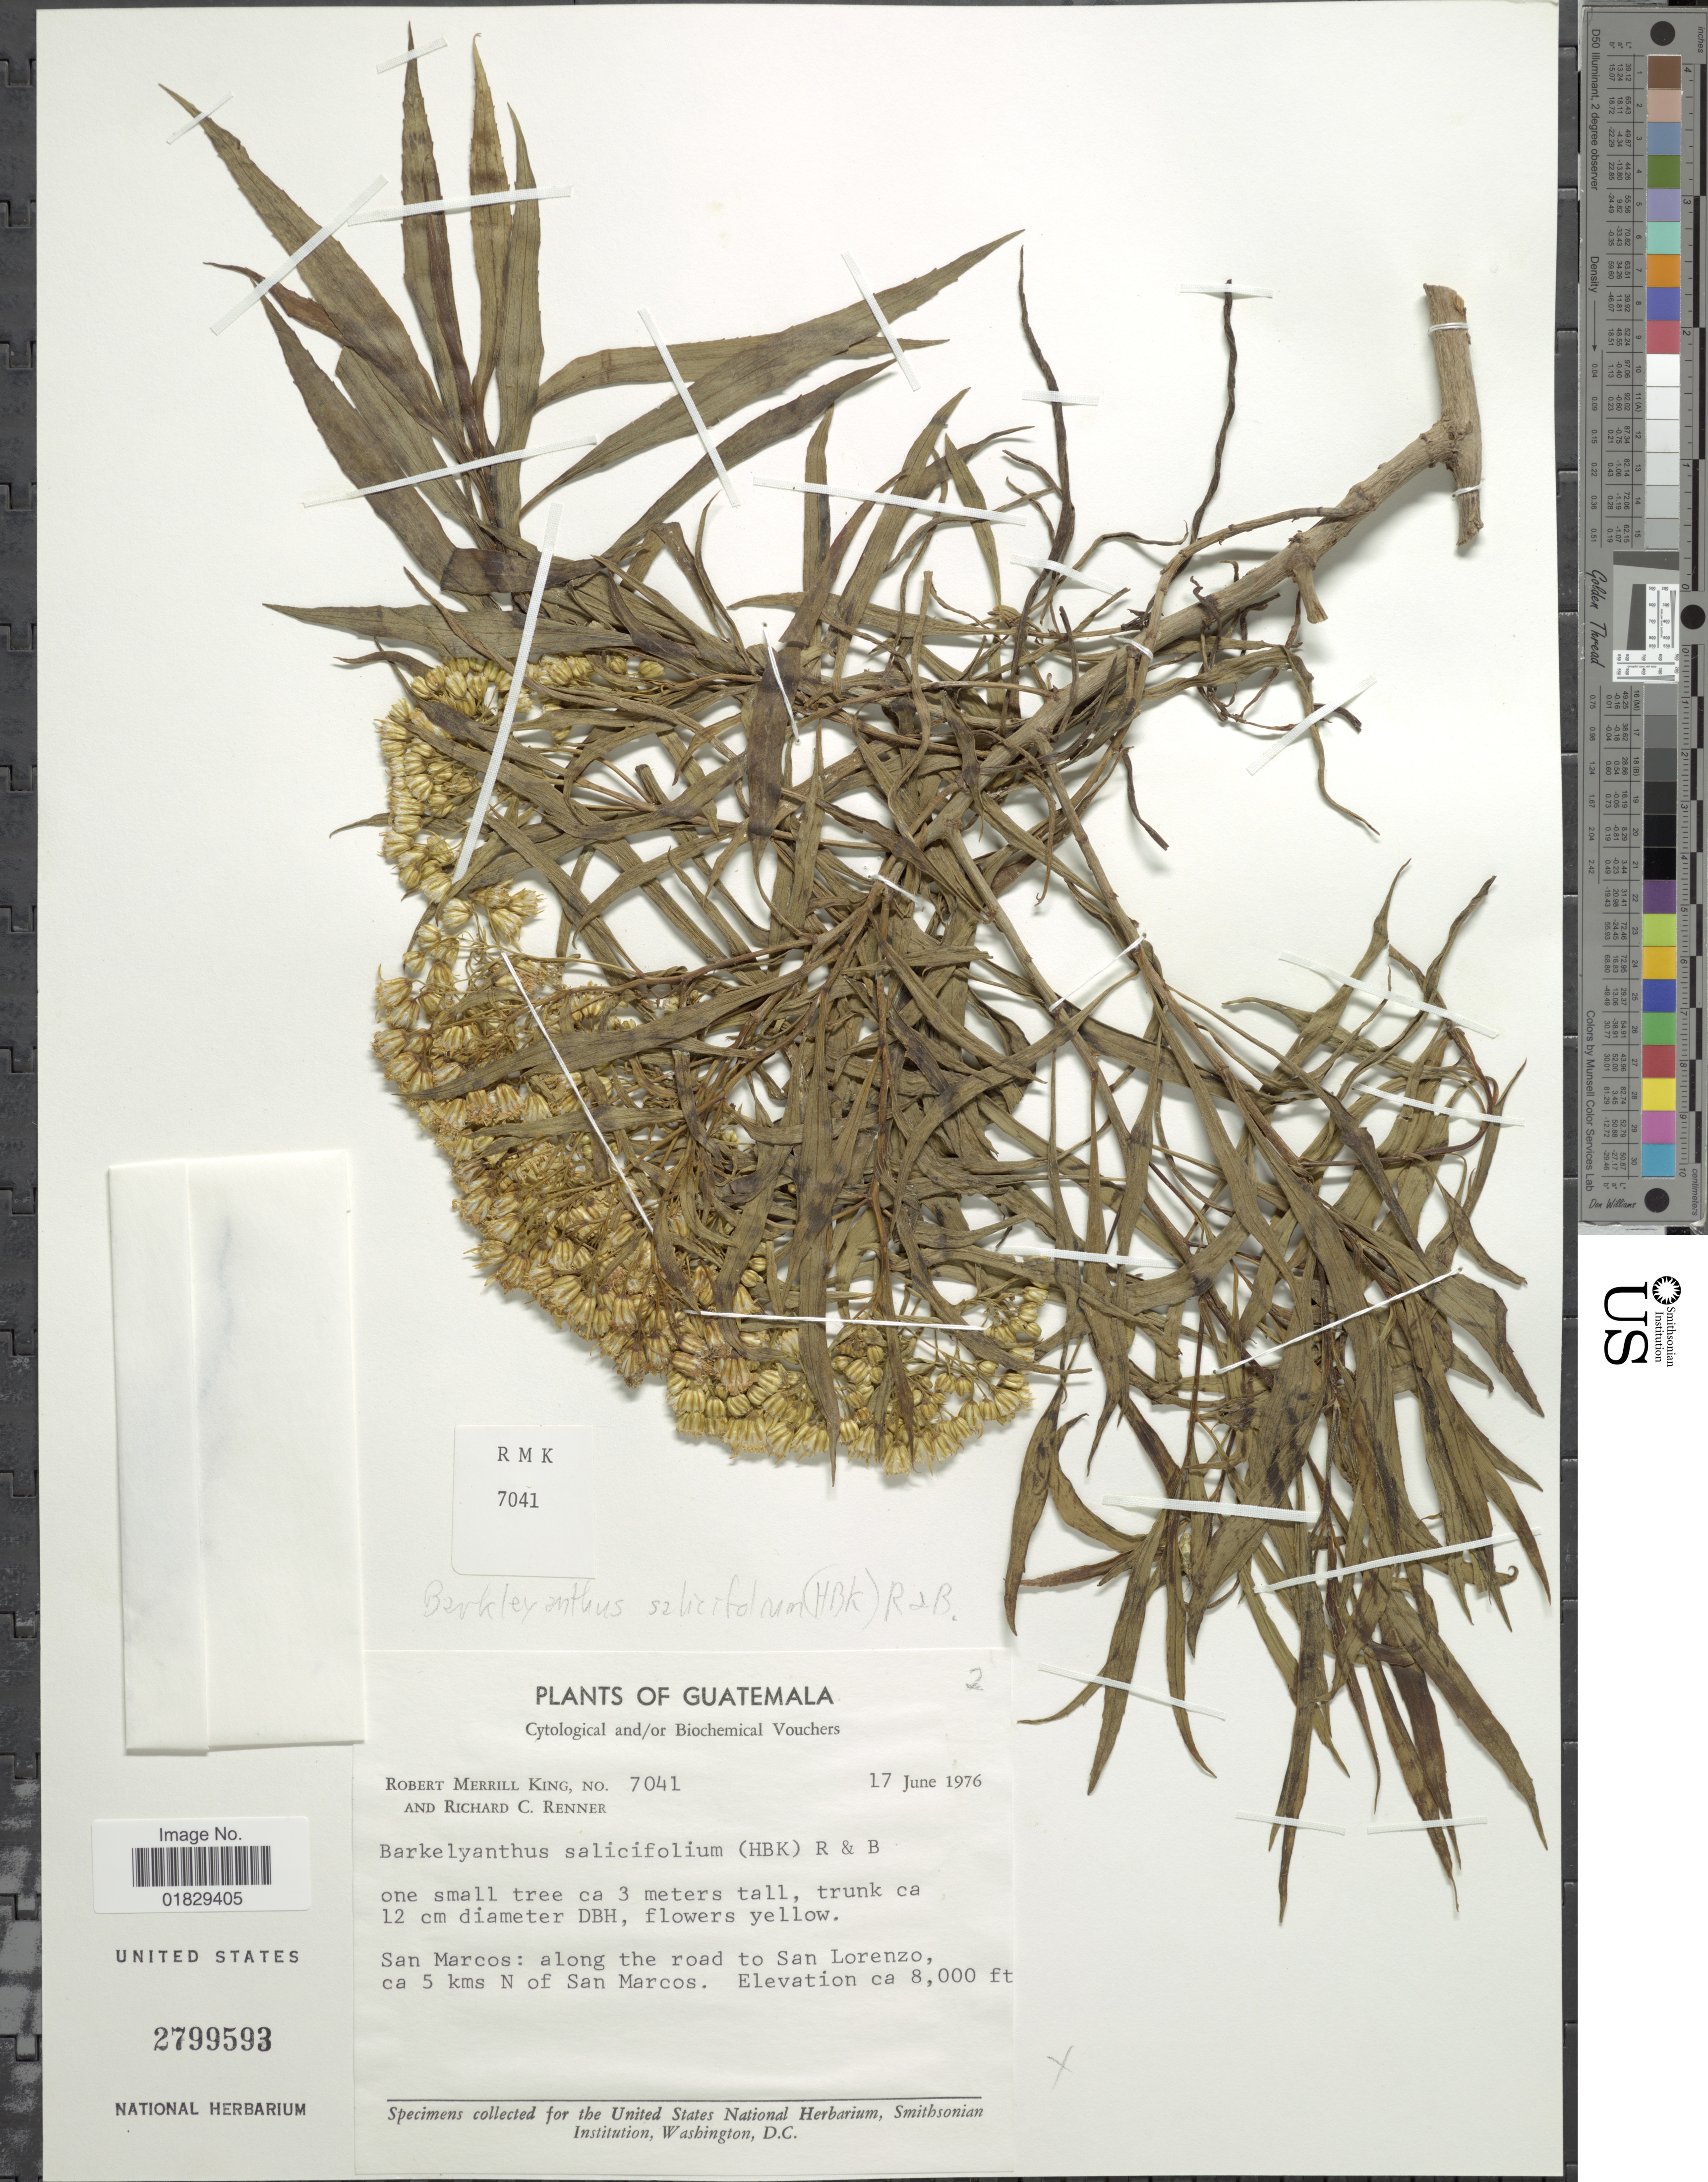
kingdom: Plantae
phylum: Tracheophyta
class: Magnoliopsida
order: Asterales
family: Asteraceae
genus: Barkleyanthus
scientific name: Barkleyanthus salicifolius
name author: (Kunth) H. Rob. & Brettell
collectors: R. M. King & R. C. Renner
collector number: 7041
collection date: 1976-06-17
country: Guatemala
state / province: San Marcos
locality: San Marcos: along the road to San Lorenzo, ca 5 kms N of San Marcos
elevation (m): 2438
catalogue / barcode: US 2799593